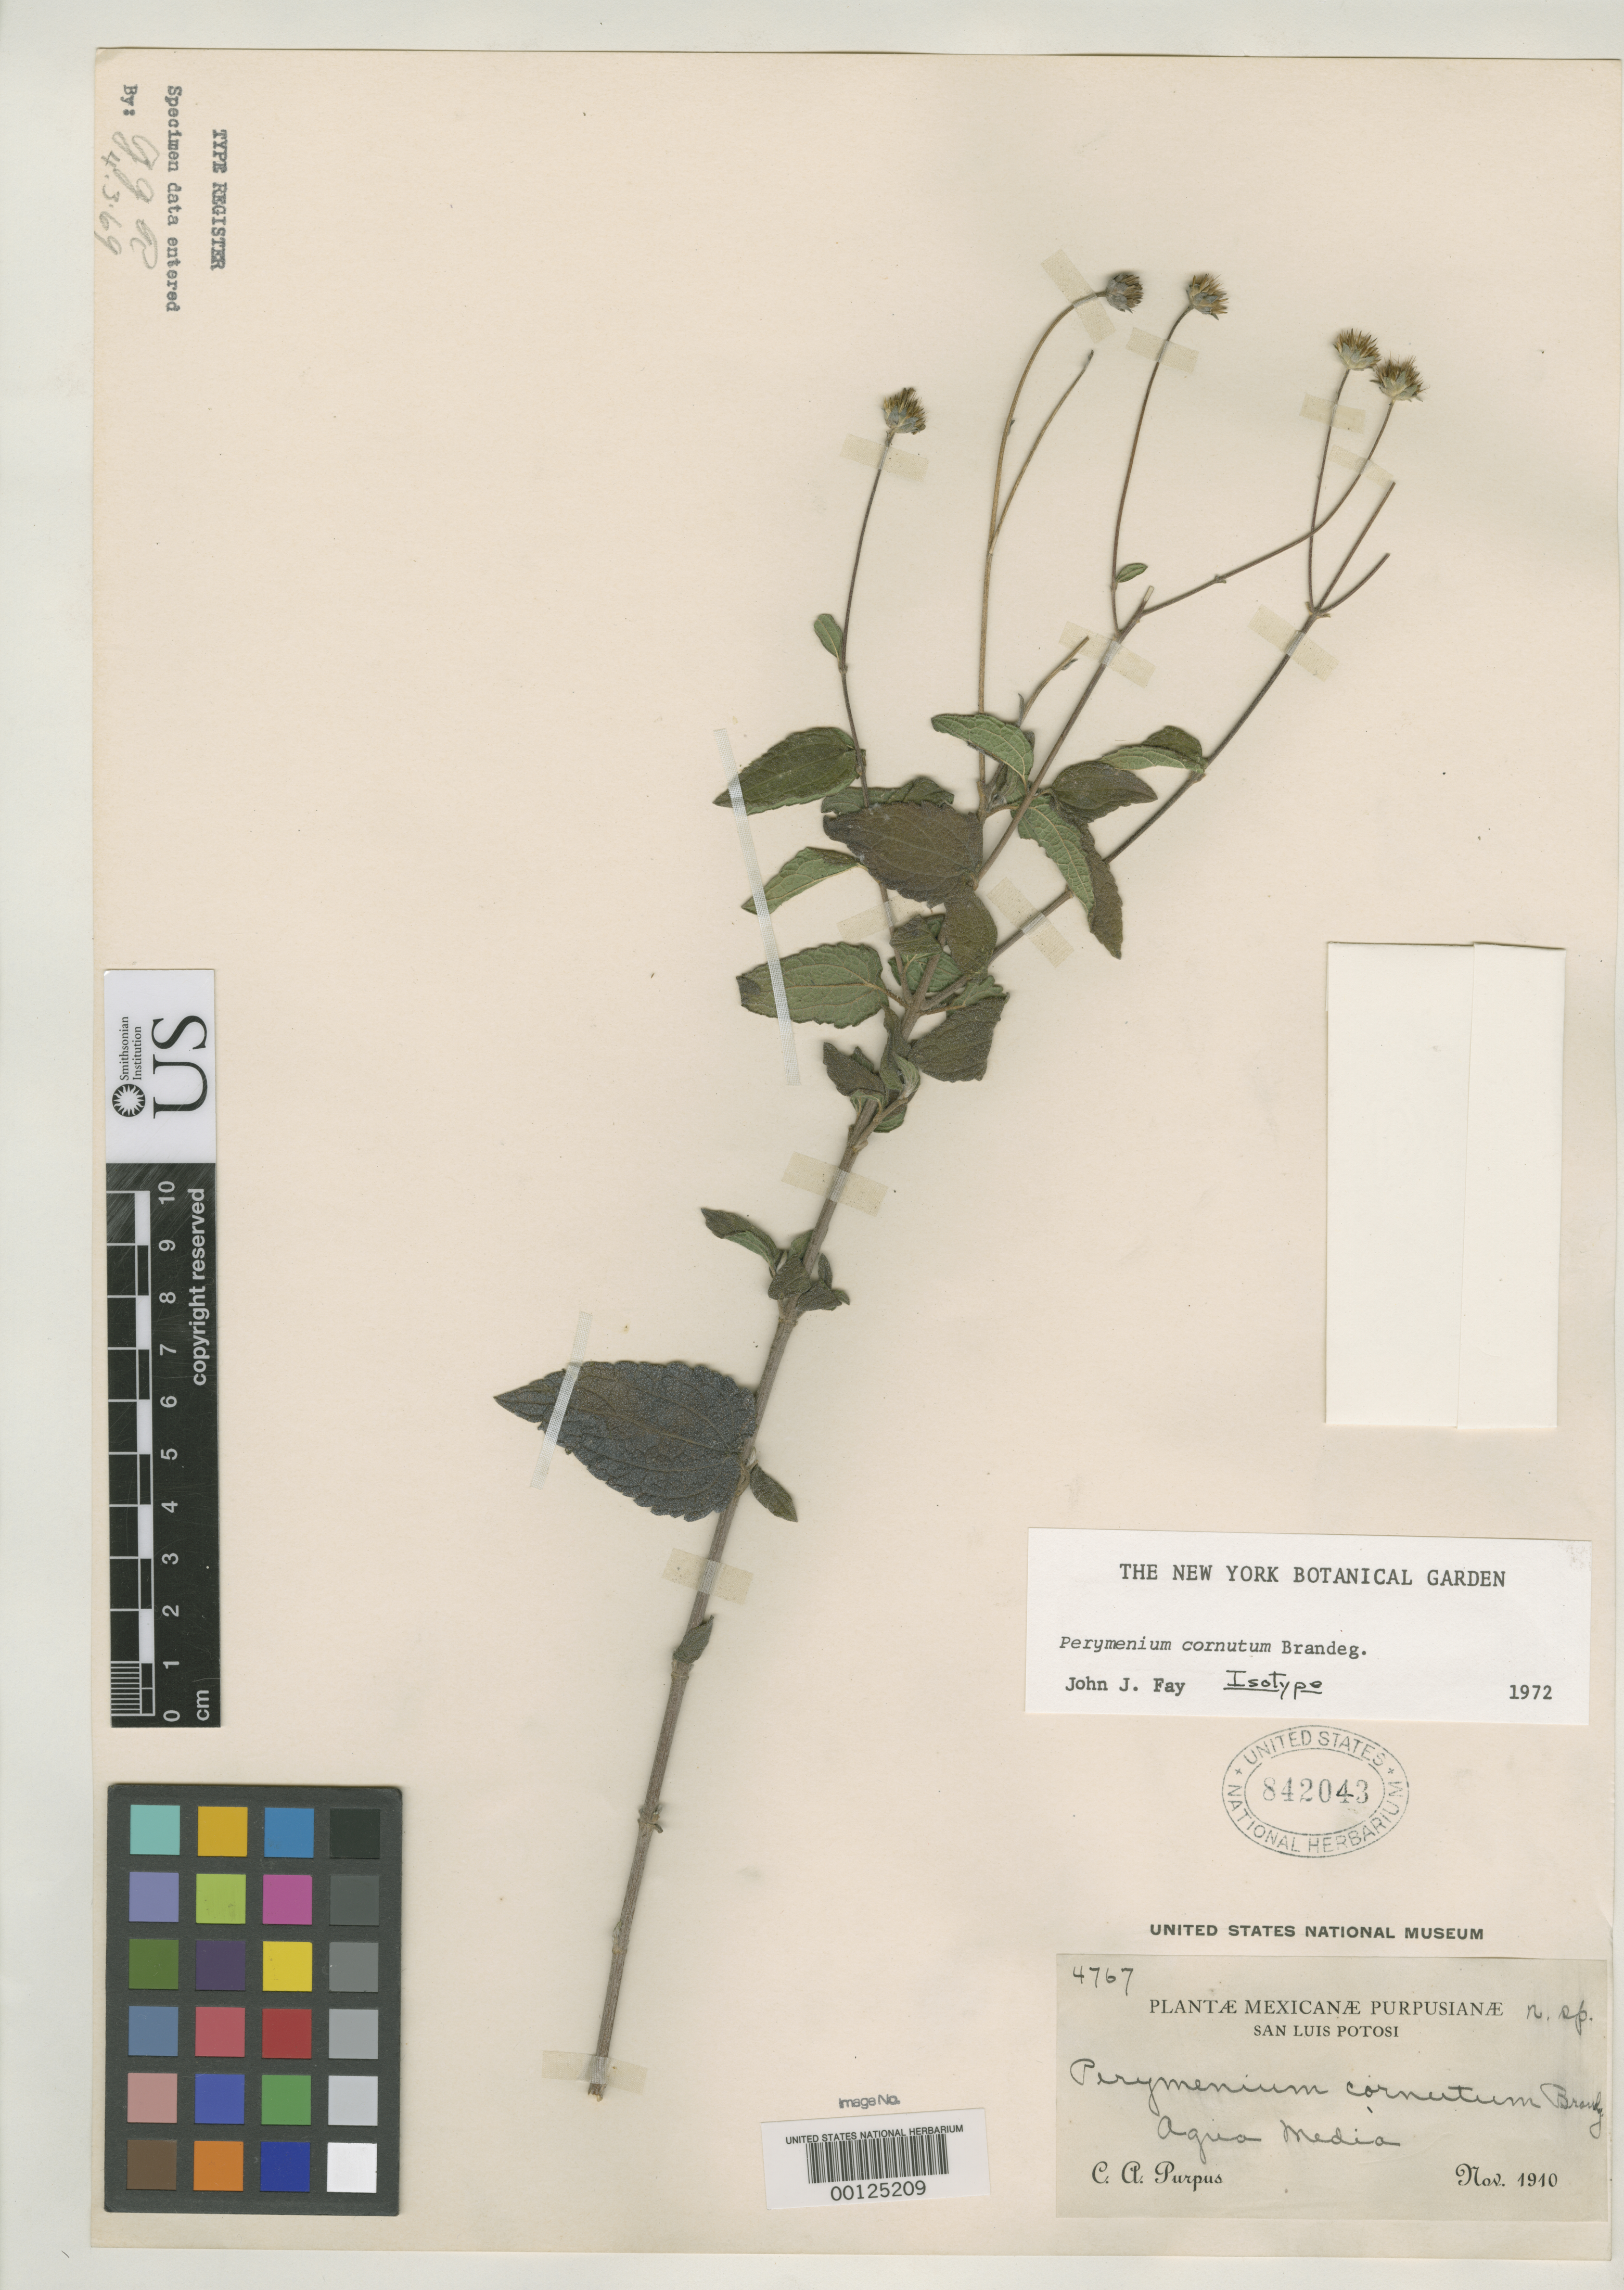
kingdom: Plantae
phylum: Tracheophyta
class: Magnoliopsida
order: Asterales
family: Asteraceae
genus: Perymenium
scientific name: Perymenium cornutum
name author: Brandegee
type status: Isotype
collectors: C. A. Purpus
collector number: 4767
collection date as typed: Nov 1910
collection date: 1910-11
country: Mexico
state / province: San Luis Potosi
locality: Agua Media.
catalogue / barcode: US 842043